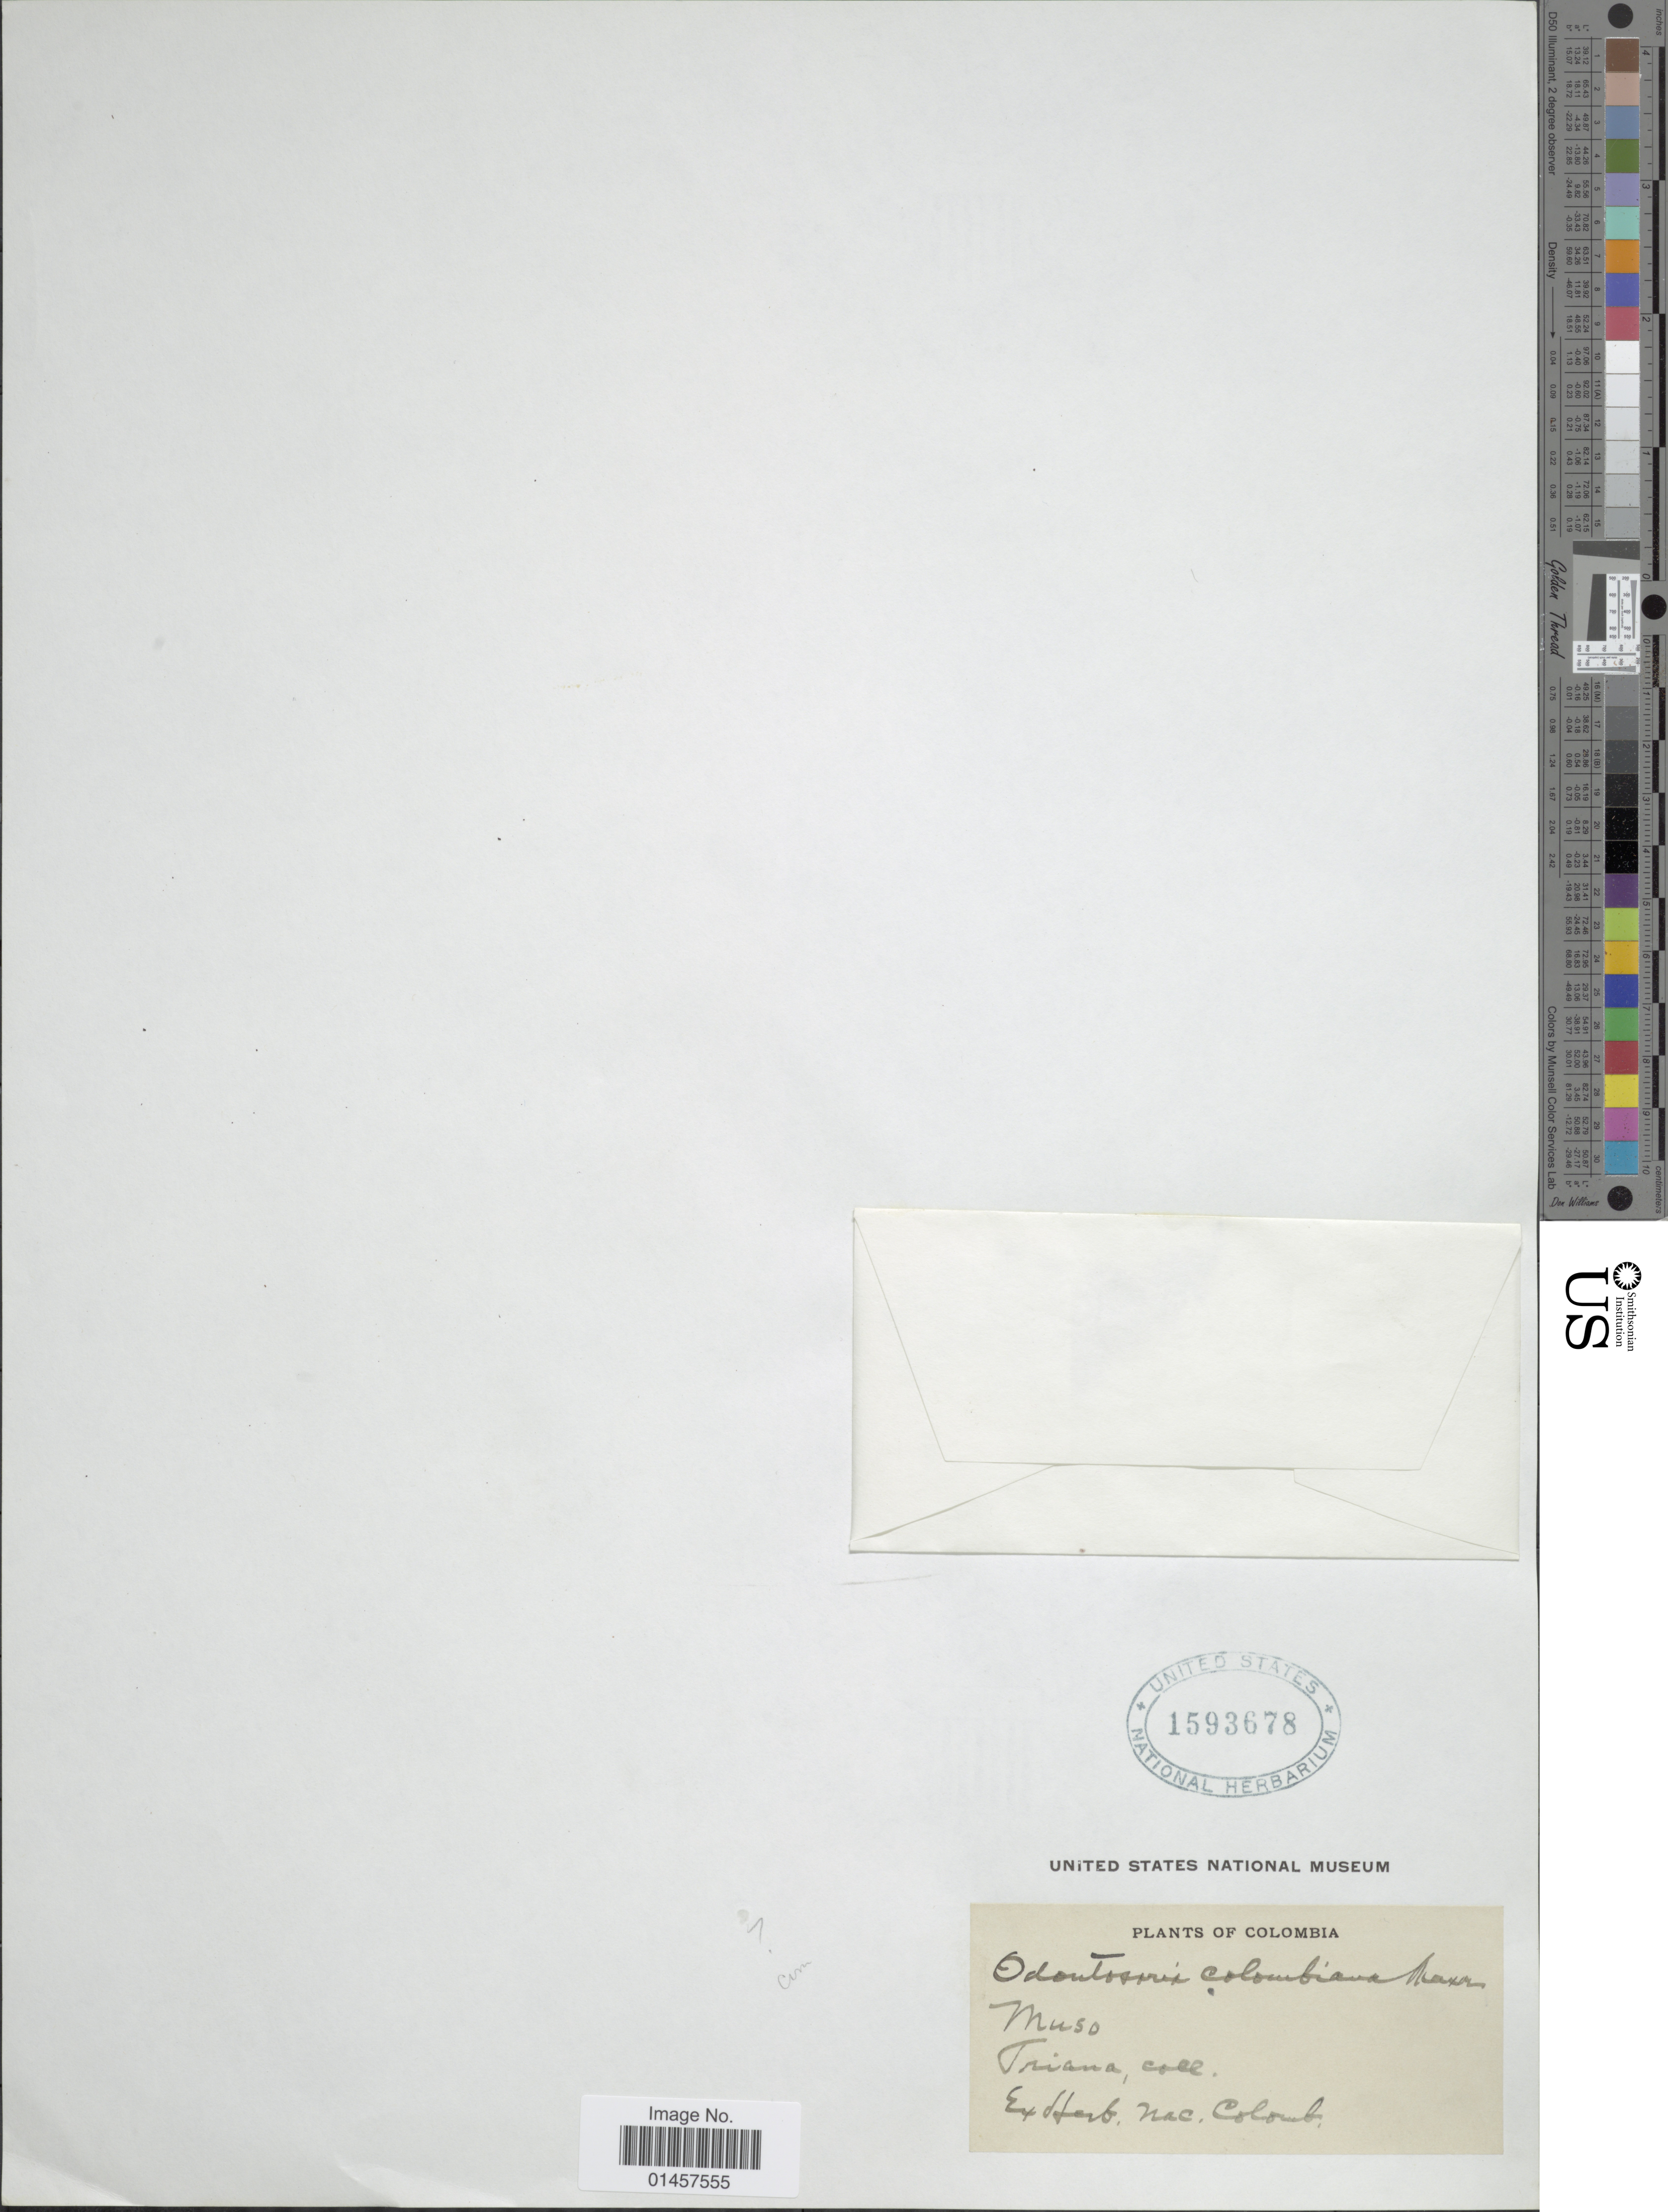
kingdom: Plantae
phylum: Tracheophyta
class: Polypodiopsida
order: Polypodiales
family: Lindsaeaceae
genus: Odontosoria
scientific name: Odontosoria colombiana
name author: Maxon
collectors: Triana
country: Colombia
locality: Muso.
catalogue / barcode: US 1593678